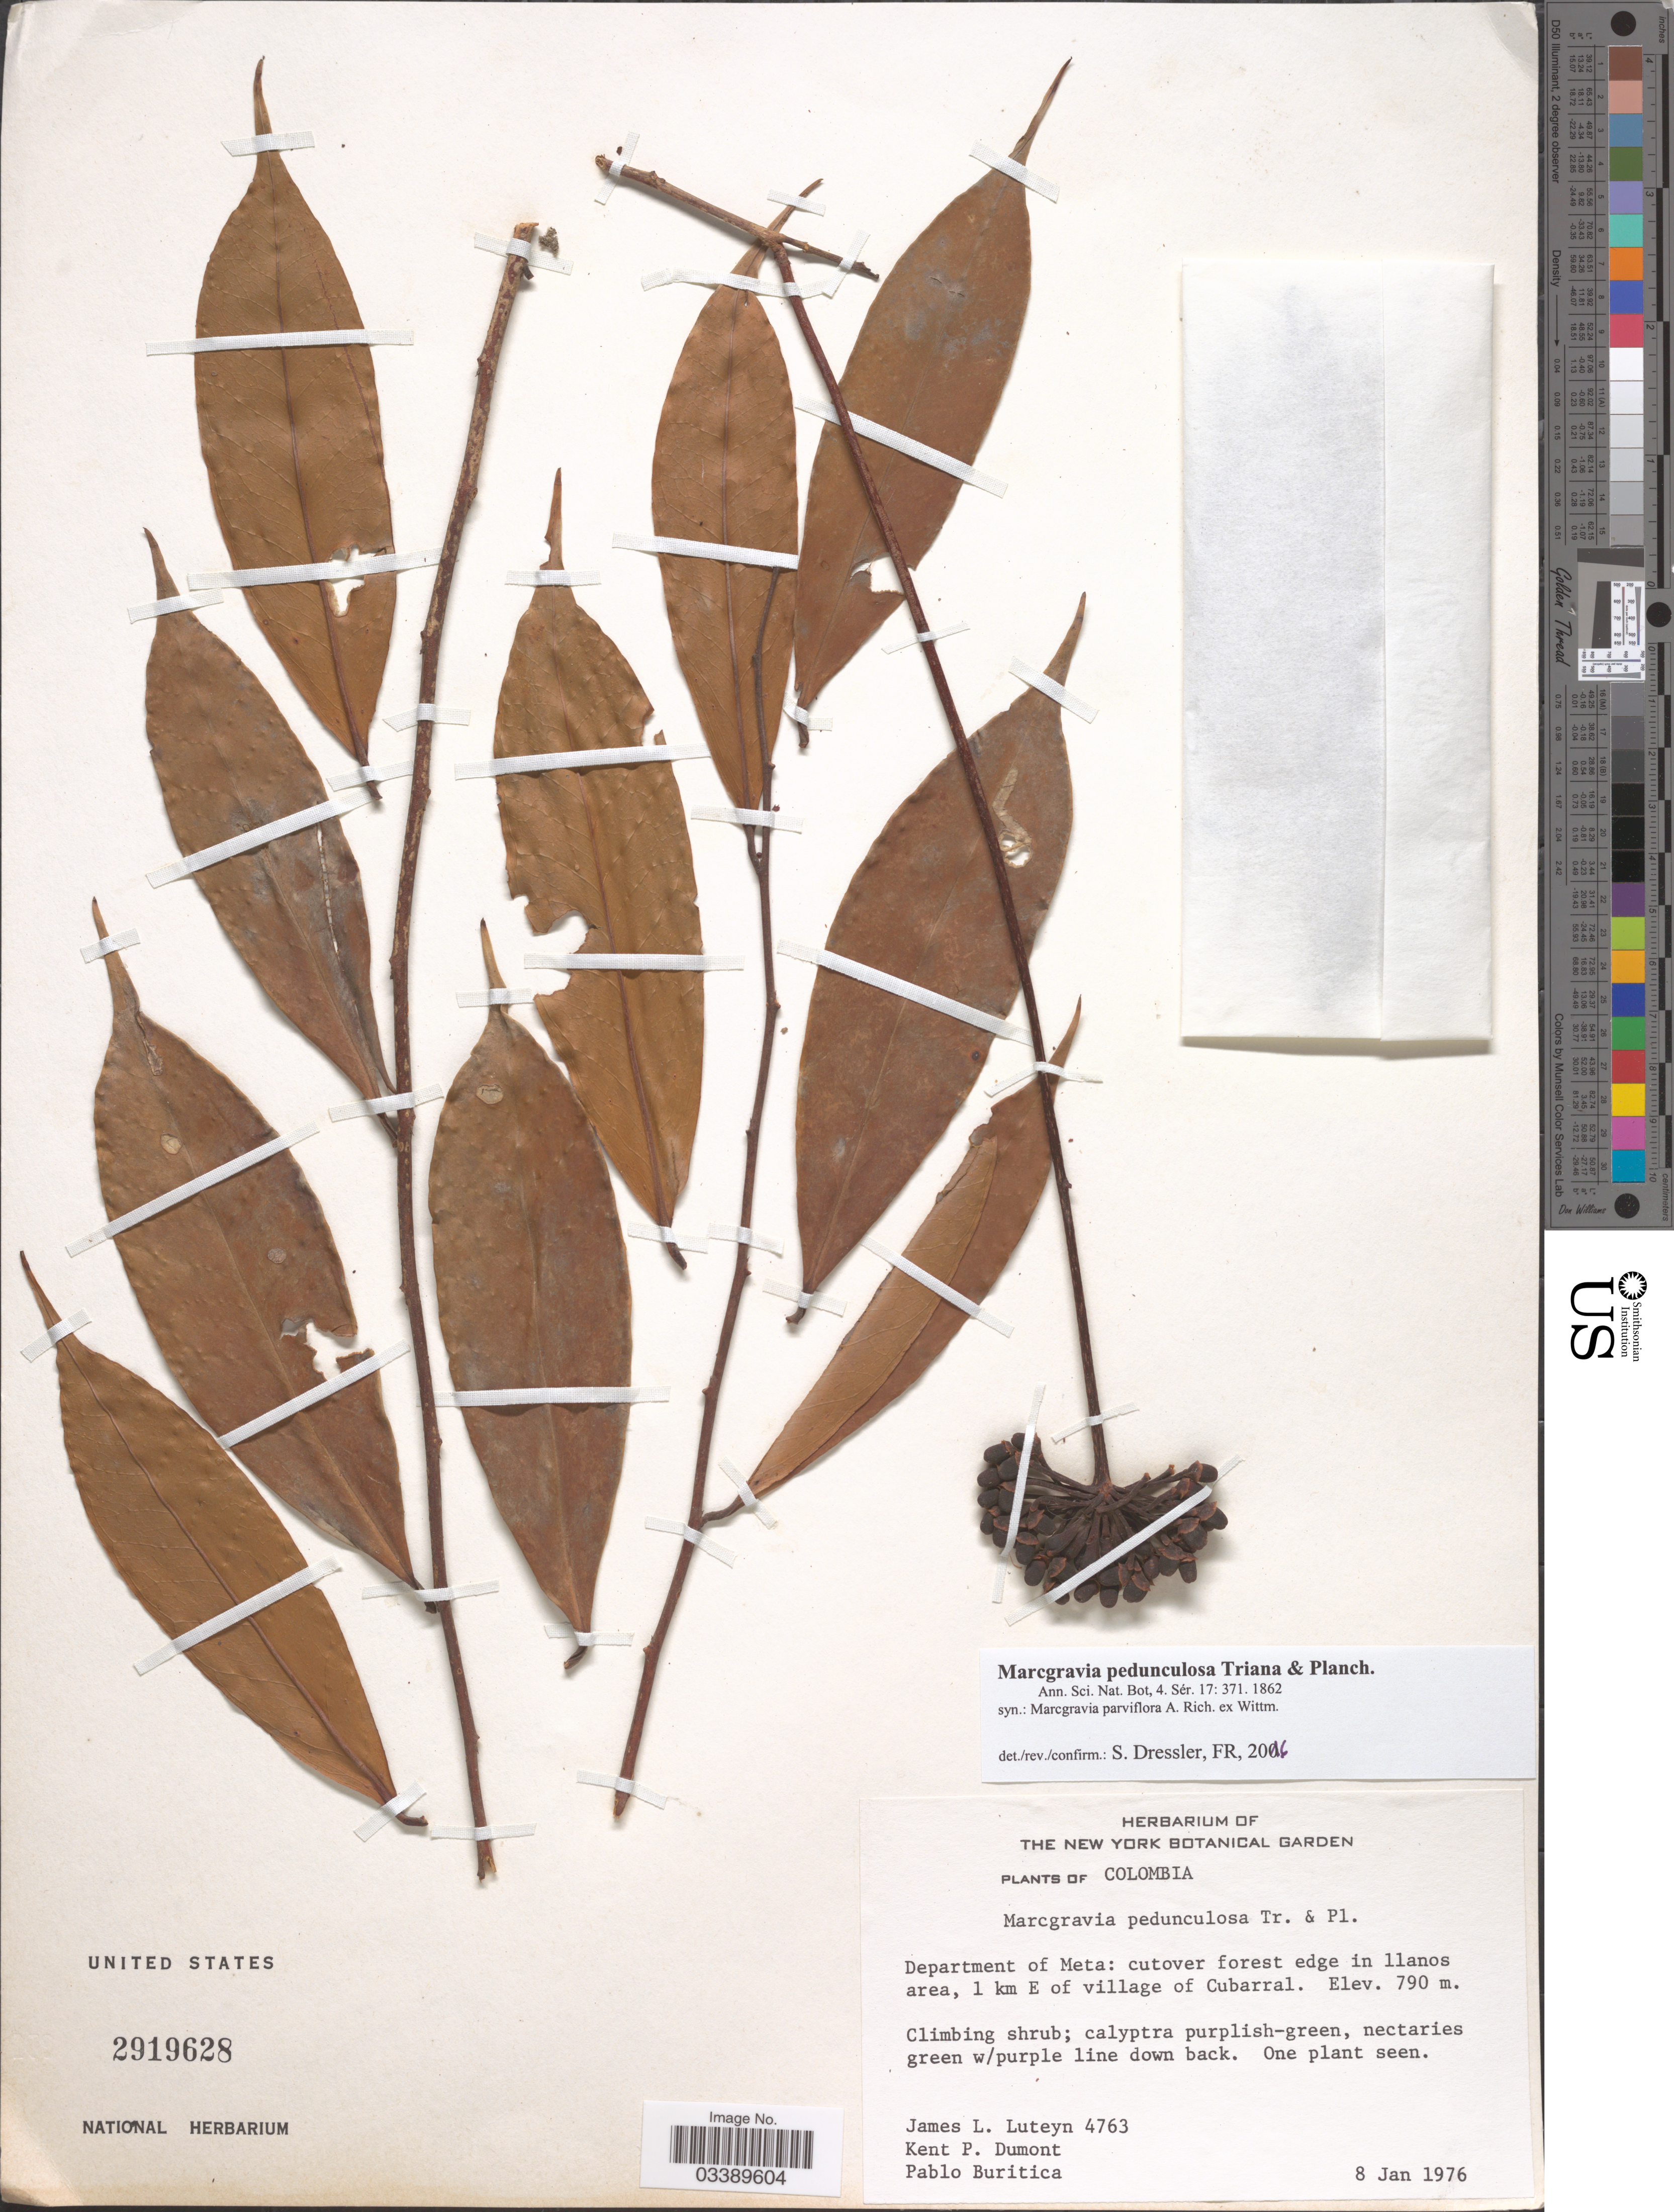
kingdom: Plantae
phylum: Tracheophyta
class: Magnoliopsida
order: Ericales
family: Marcgraviaceae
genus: Marcgravia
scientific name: Marcgravia pedunculosa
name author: Triana & Planch.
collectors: J. L. Luteyn, K. P. Dumont & P. Buritica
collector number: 4763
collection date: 1976-01-08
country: Colombia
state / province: Meta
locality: Department of Meta: cutover forest edge in llanos area, 1 km E of village of Cubarral.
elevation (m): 790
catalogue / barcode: US 2919628